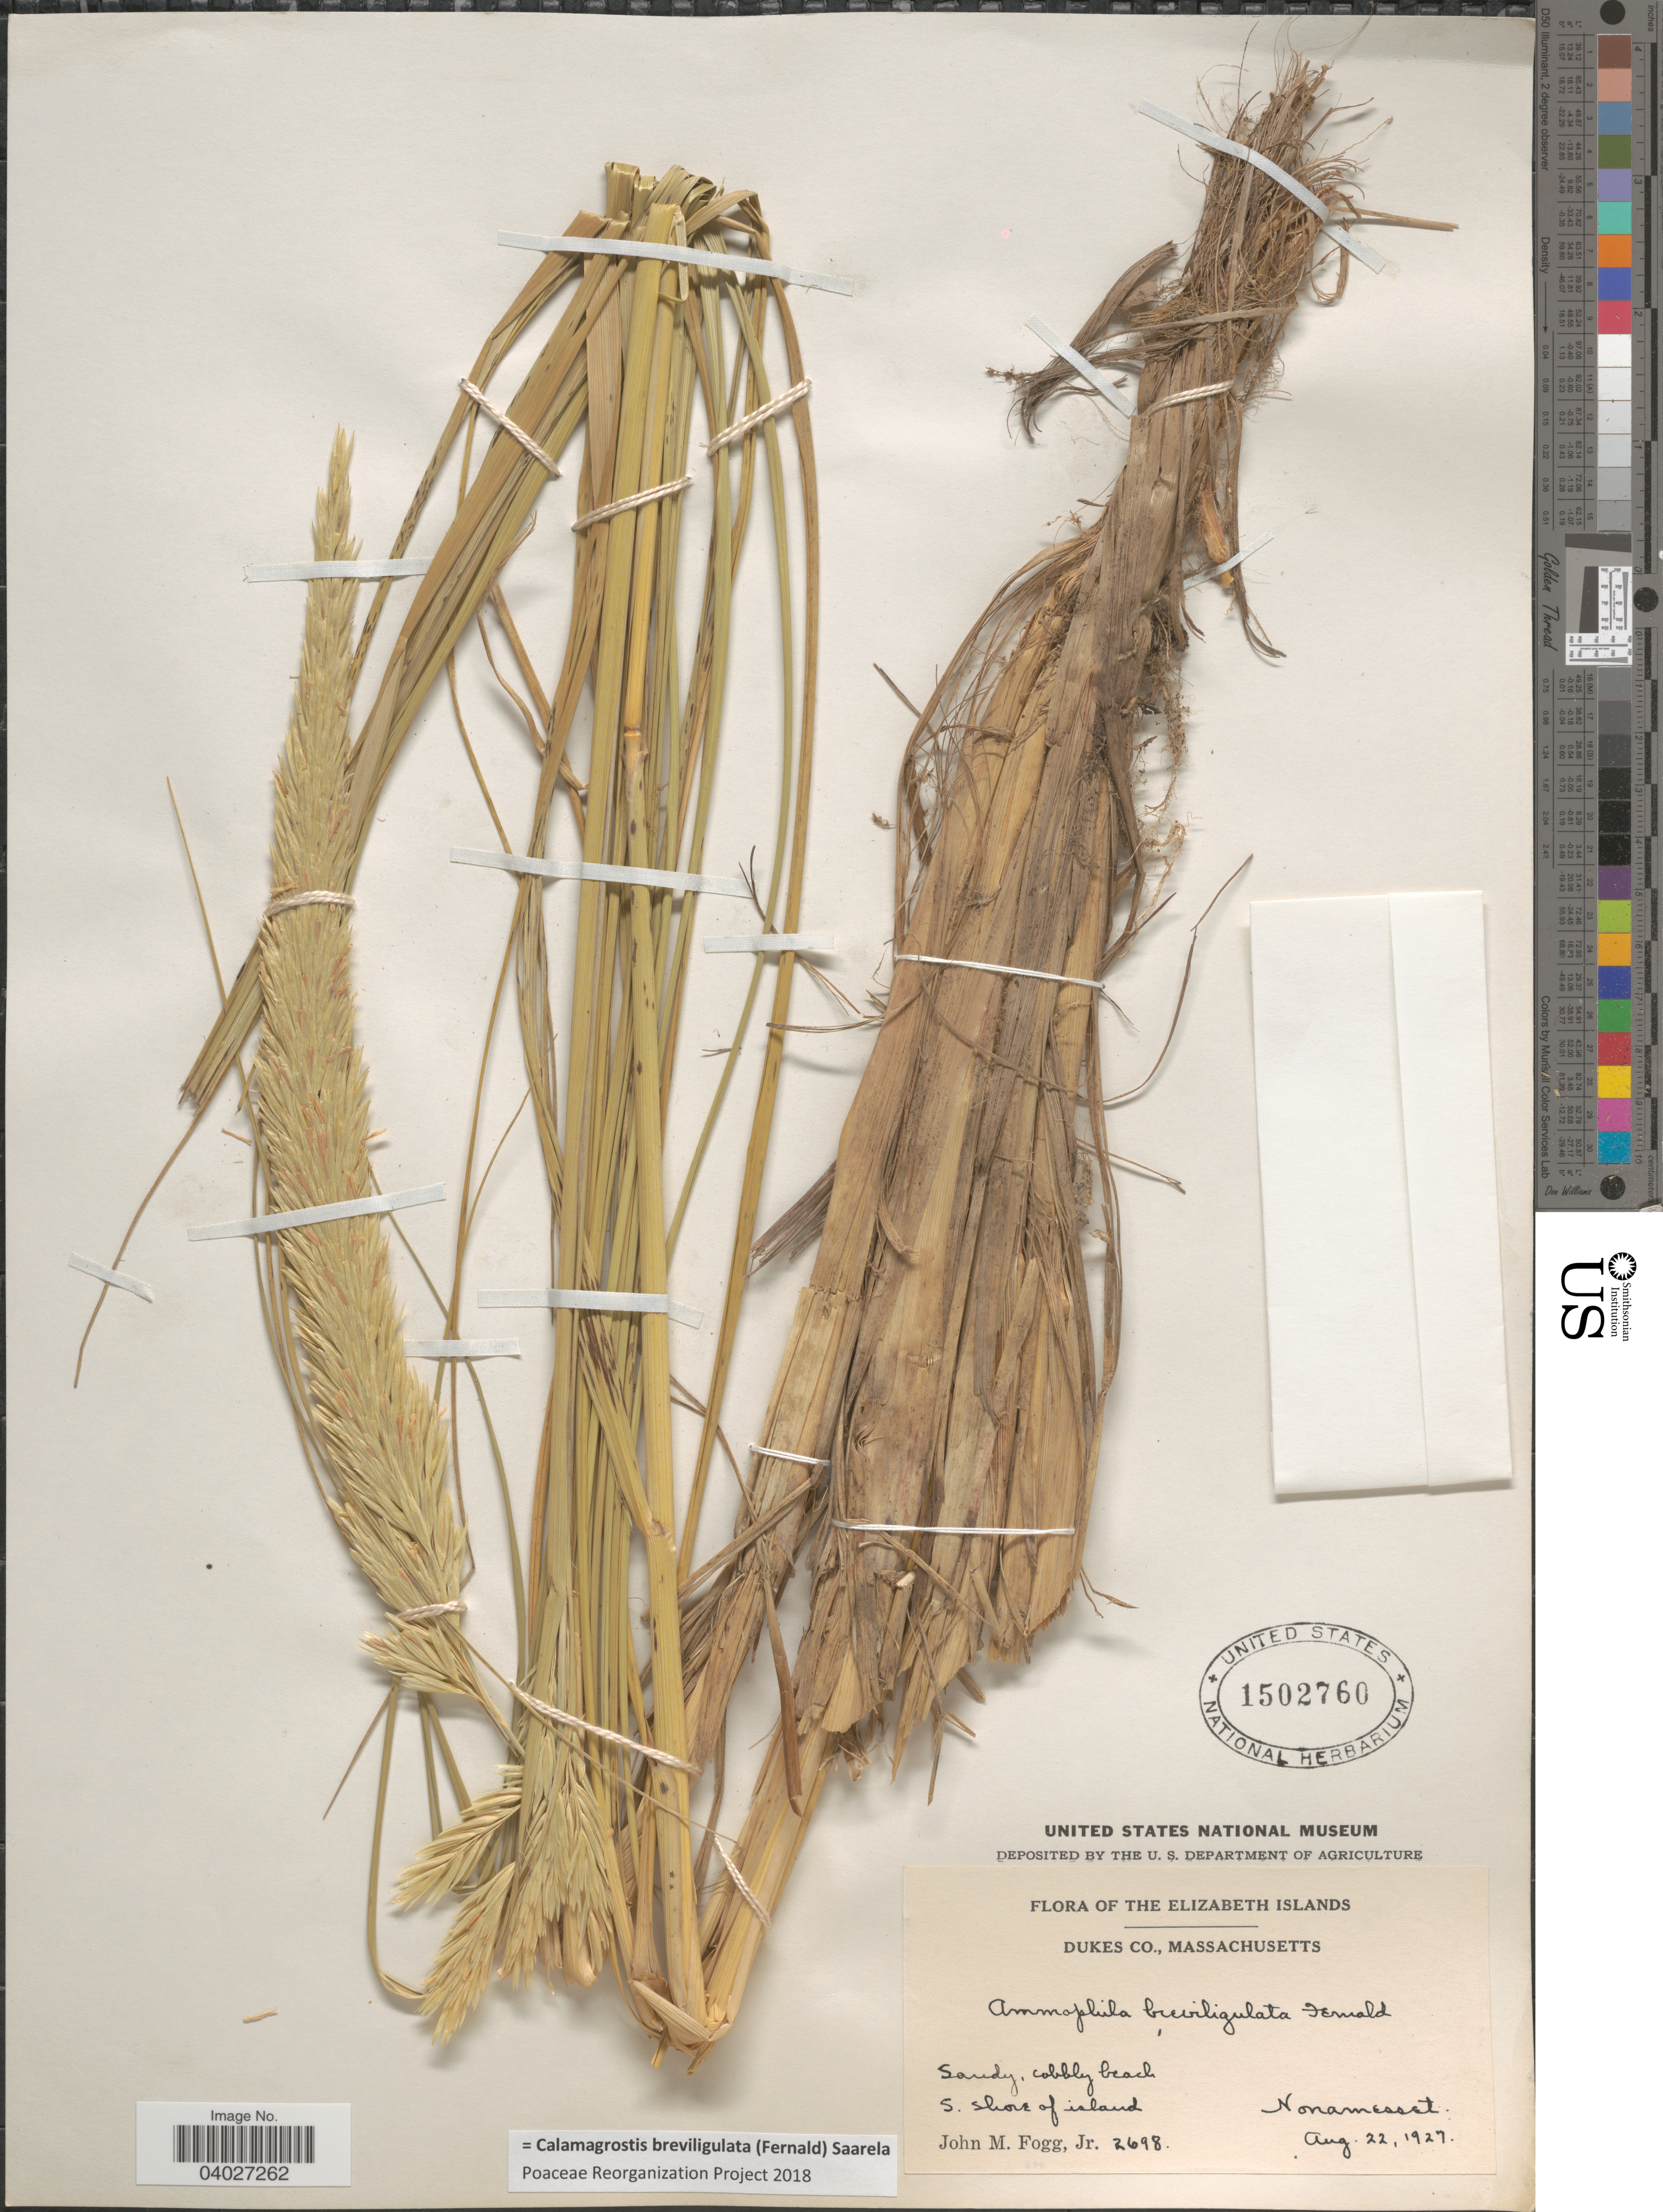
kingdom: Plantae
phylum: Tracheophyta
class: Liliopsida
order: Poales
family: Poaceae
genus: Calamagrostis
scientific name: Calamagrostis breviligulata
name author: (Fernald) Saarela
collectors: J. Fogg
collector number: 2698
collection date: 1927-08-22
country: United States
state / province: Massachusetts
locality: The Elizabeth Islands. Dukes Co. S. shore of island. Nonamesset.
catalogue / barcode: US 1502760